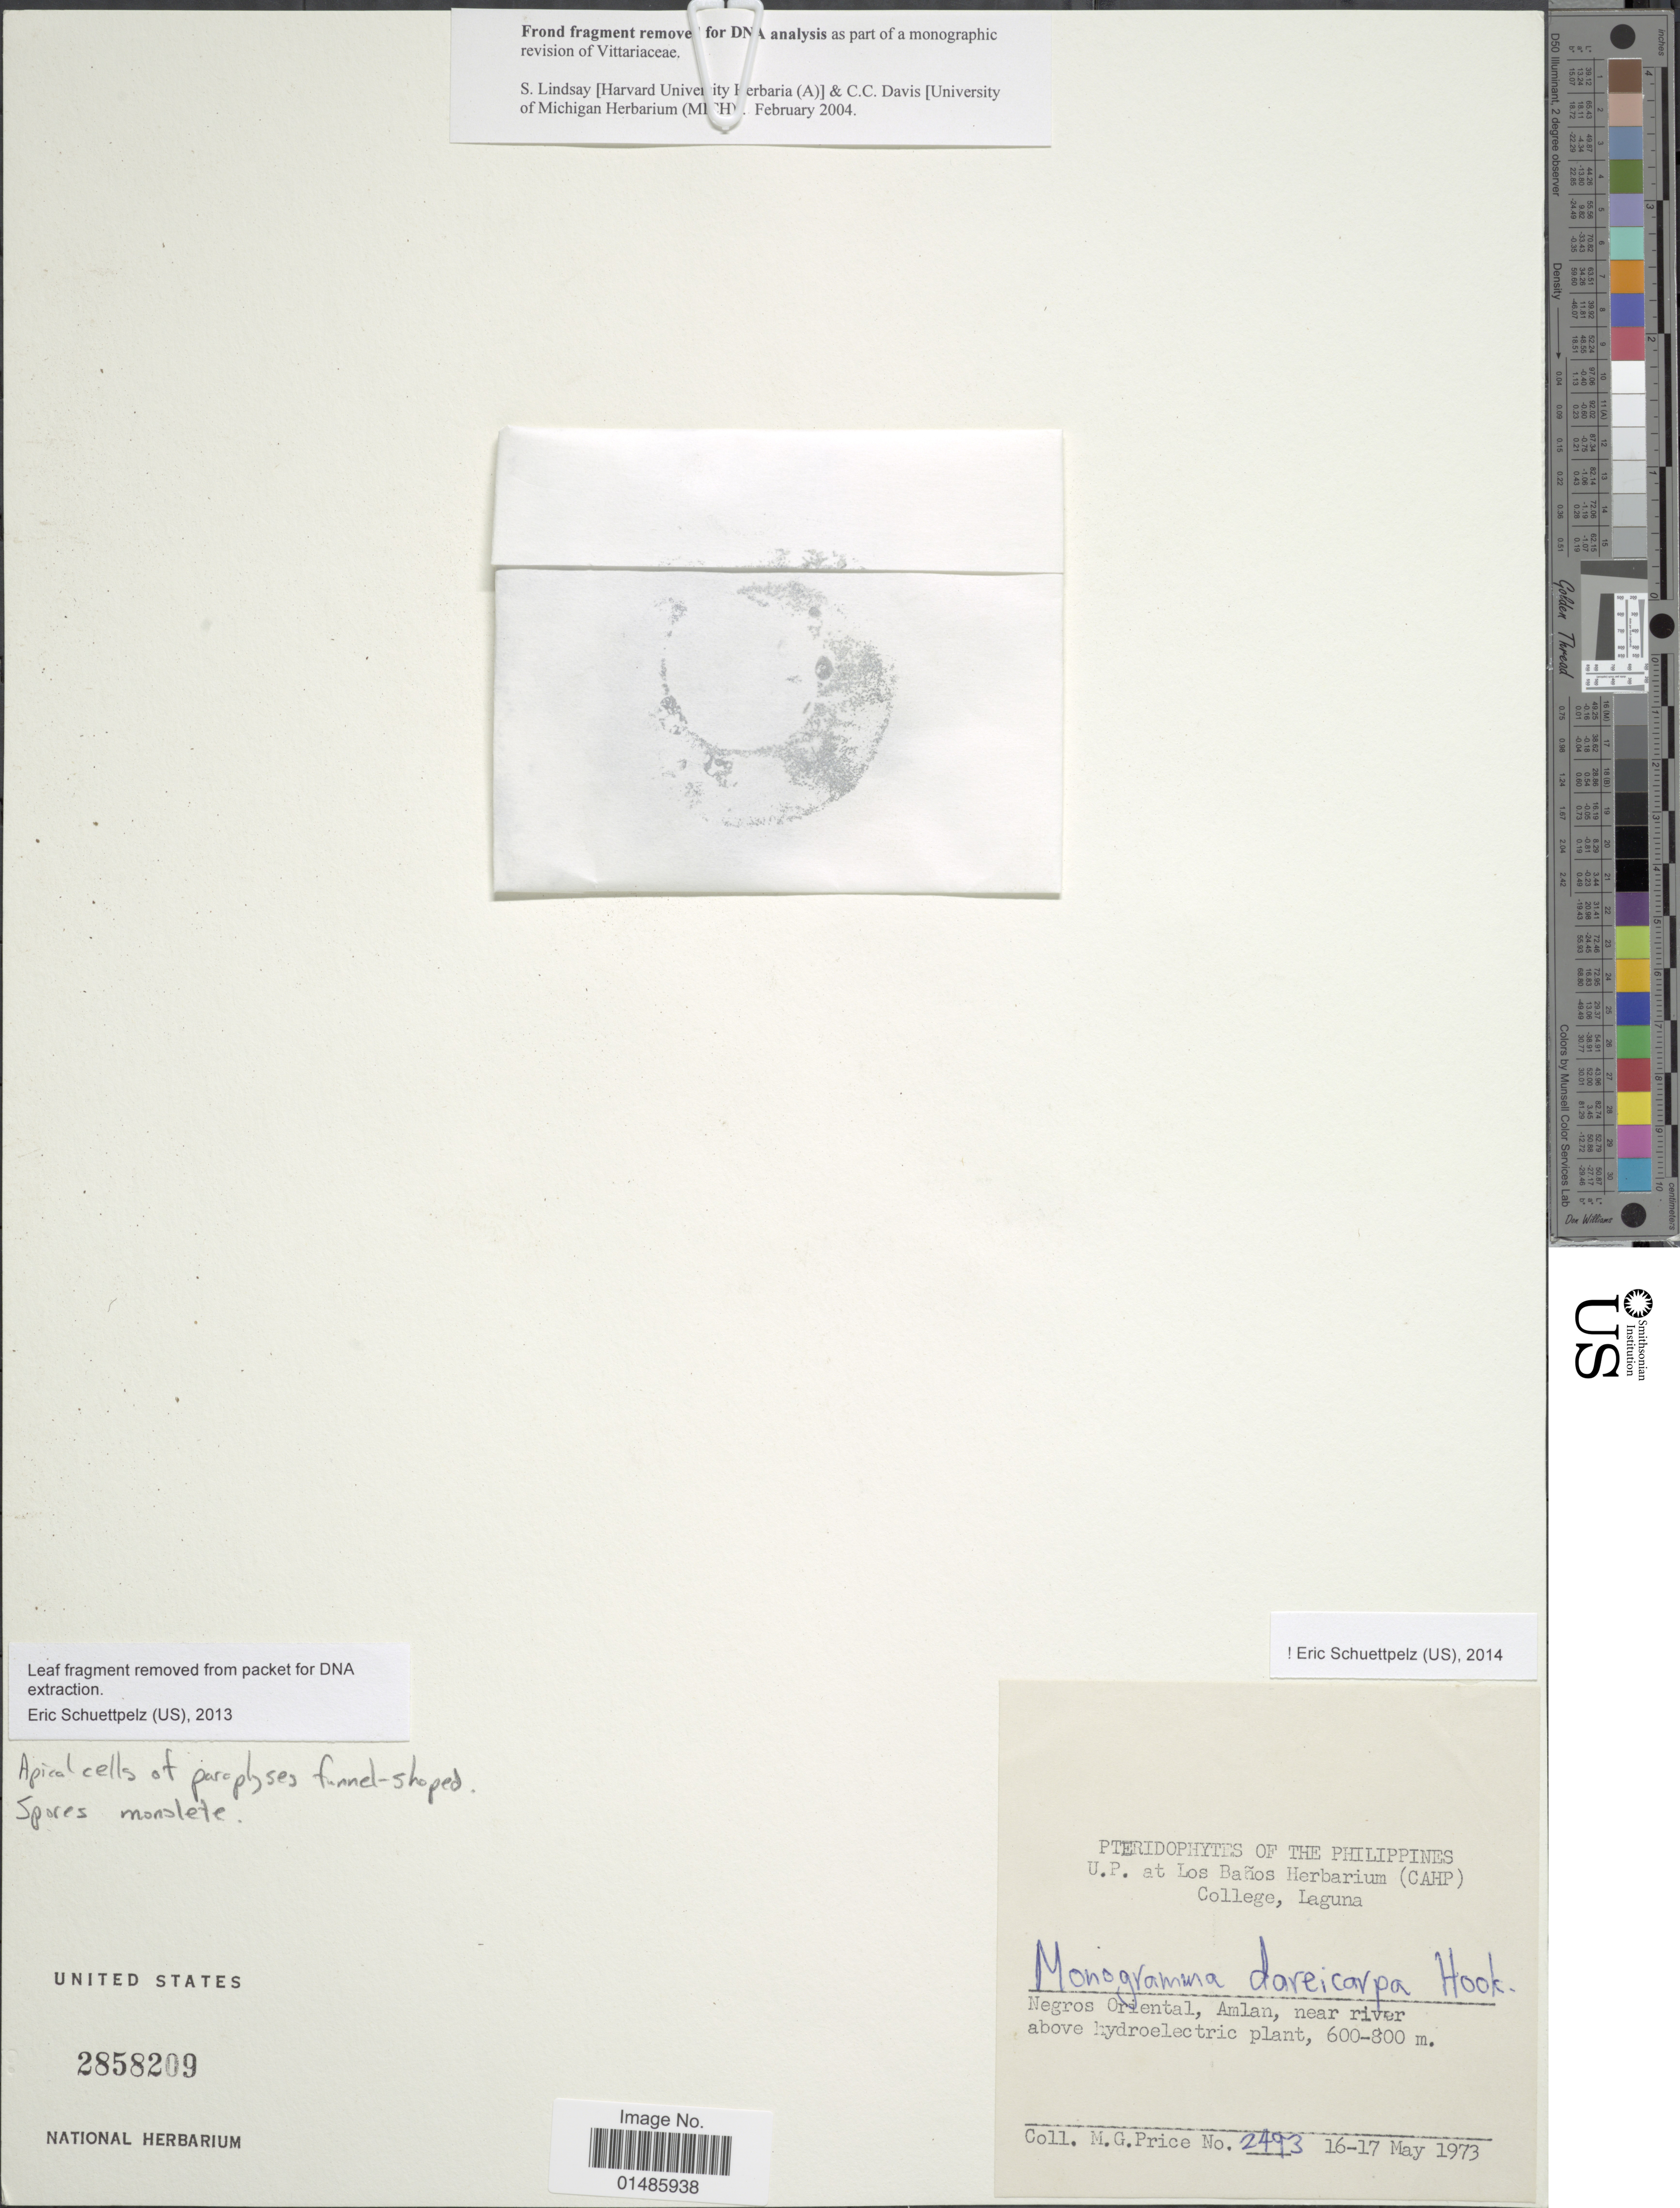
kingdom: Plantae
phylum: Tracheophyta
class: Polypodiopsida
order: Polypodiales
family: Pteridaceae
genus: Haplopteris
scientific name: Haplopteris dareicarpa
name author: (Hook.) S. Linds. & W.C. Chen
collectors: M. G. Price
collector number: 2493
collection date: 1973-05-16/1973-05-17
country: Philippines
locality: Negros Oriental, Amlan, near river above hydroelectric plant.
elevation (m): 600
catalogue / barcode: US 2858209